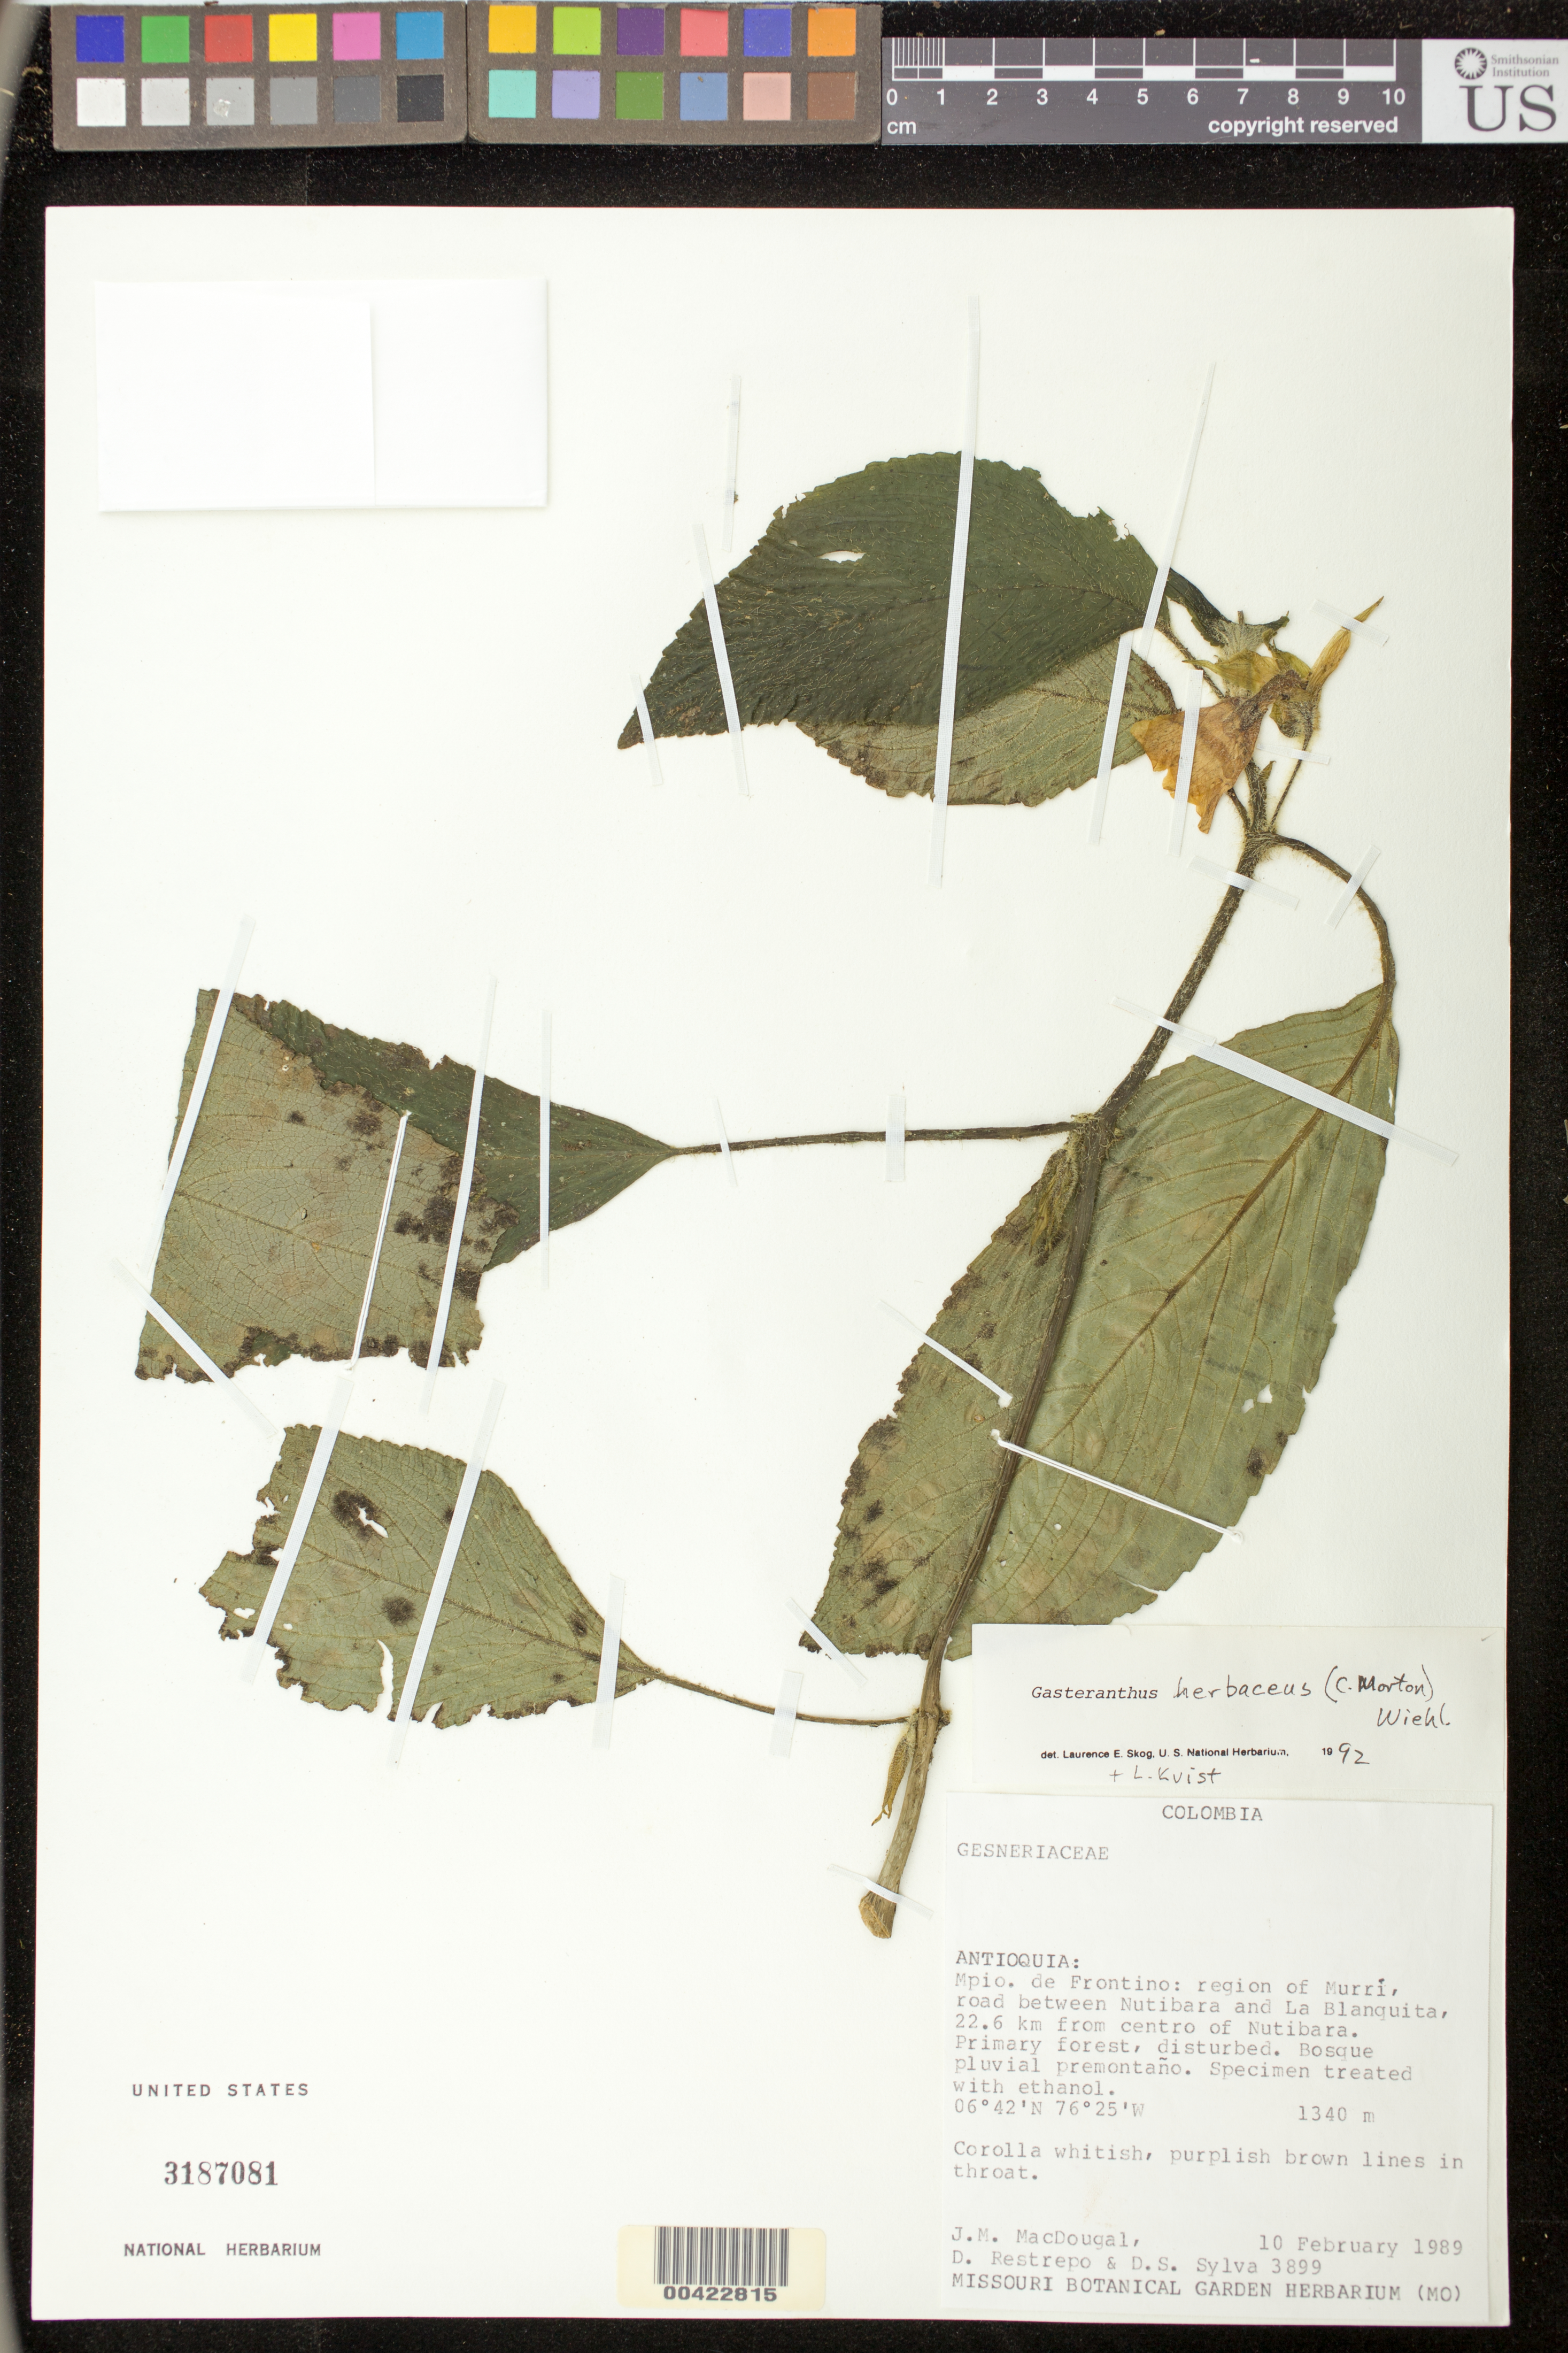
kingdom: Plantae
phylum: Tracheophyta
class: Magnoliopsida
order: Lamiales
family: Gesneriaceae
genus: Gasteranthus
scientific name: Gasteranthus herbaceus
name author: (C.V. Morton) Wiehler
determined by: Skog, Laurence E.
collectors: J. M. MacDougal, D. Restrepo & D. Sylva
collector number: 3899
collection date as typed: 10 Feb 1989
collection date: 1989-02-10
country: Colombia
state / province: Antioquia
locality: Mpio. de Frontino, region of Murrí, road between Nutibara and La Blanquita, 22.6 km from centro of Nutibara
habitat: Primary forest, disturbed; bosque pluvial premontaño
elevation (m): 1340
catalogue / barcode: US 3187081